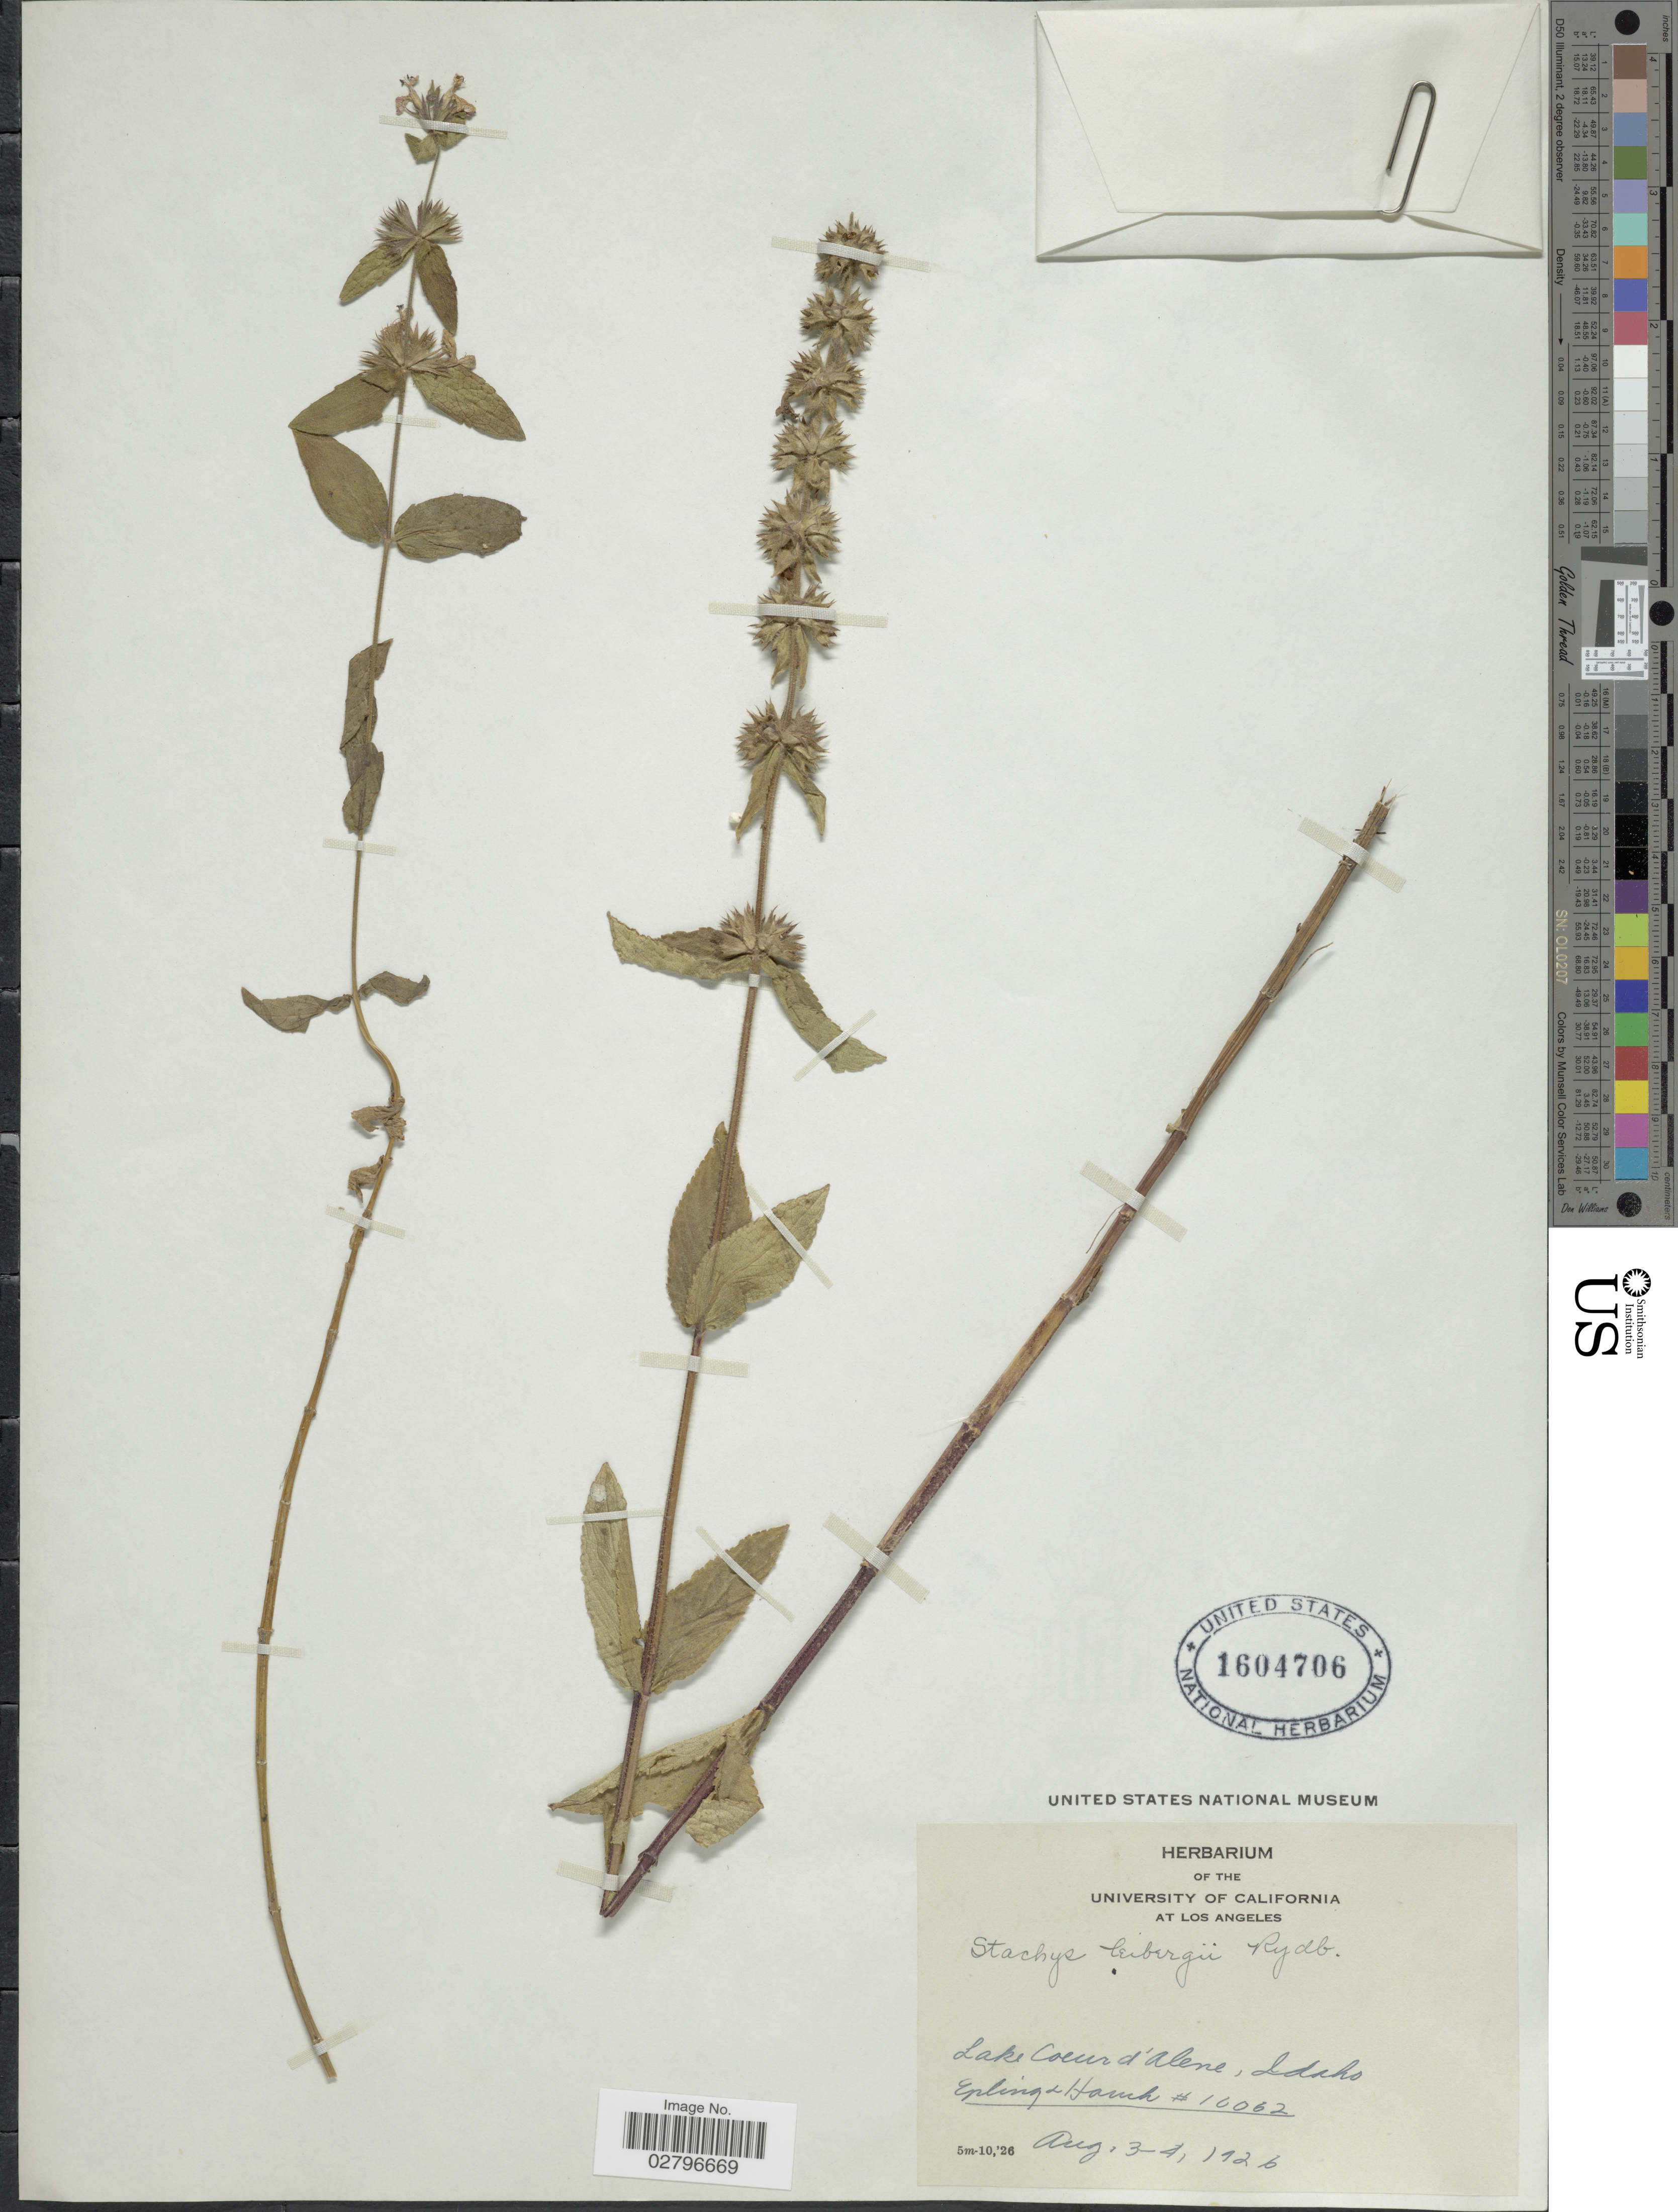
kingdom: Plantae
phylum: Tracheophyta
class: Magnoliopsida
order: Lamiales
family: Lamiaceae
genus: Stachys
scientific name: Stachys pilosa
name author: Nutt.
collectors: -- Epling & -. Hauch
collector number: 10062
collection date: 1926-08-03/1926-08-04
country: United States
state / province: Idaho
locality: Lake Coeur d'Alene.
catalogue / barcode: US 1604706